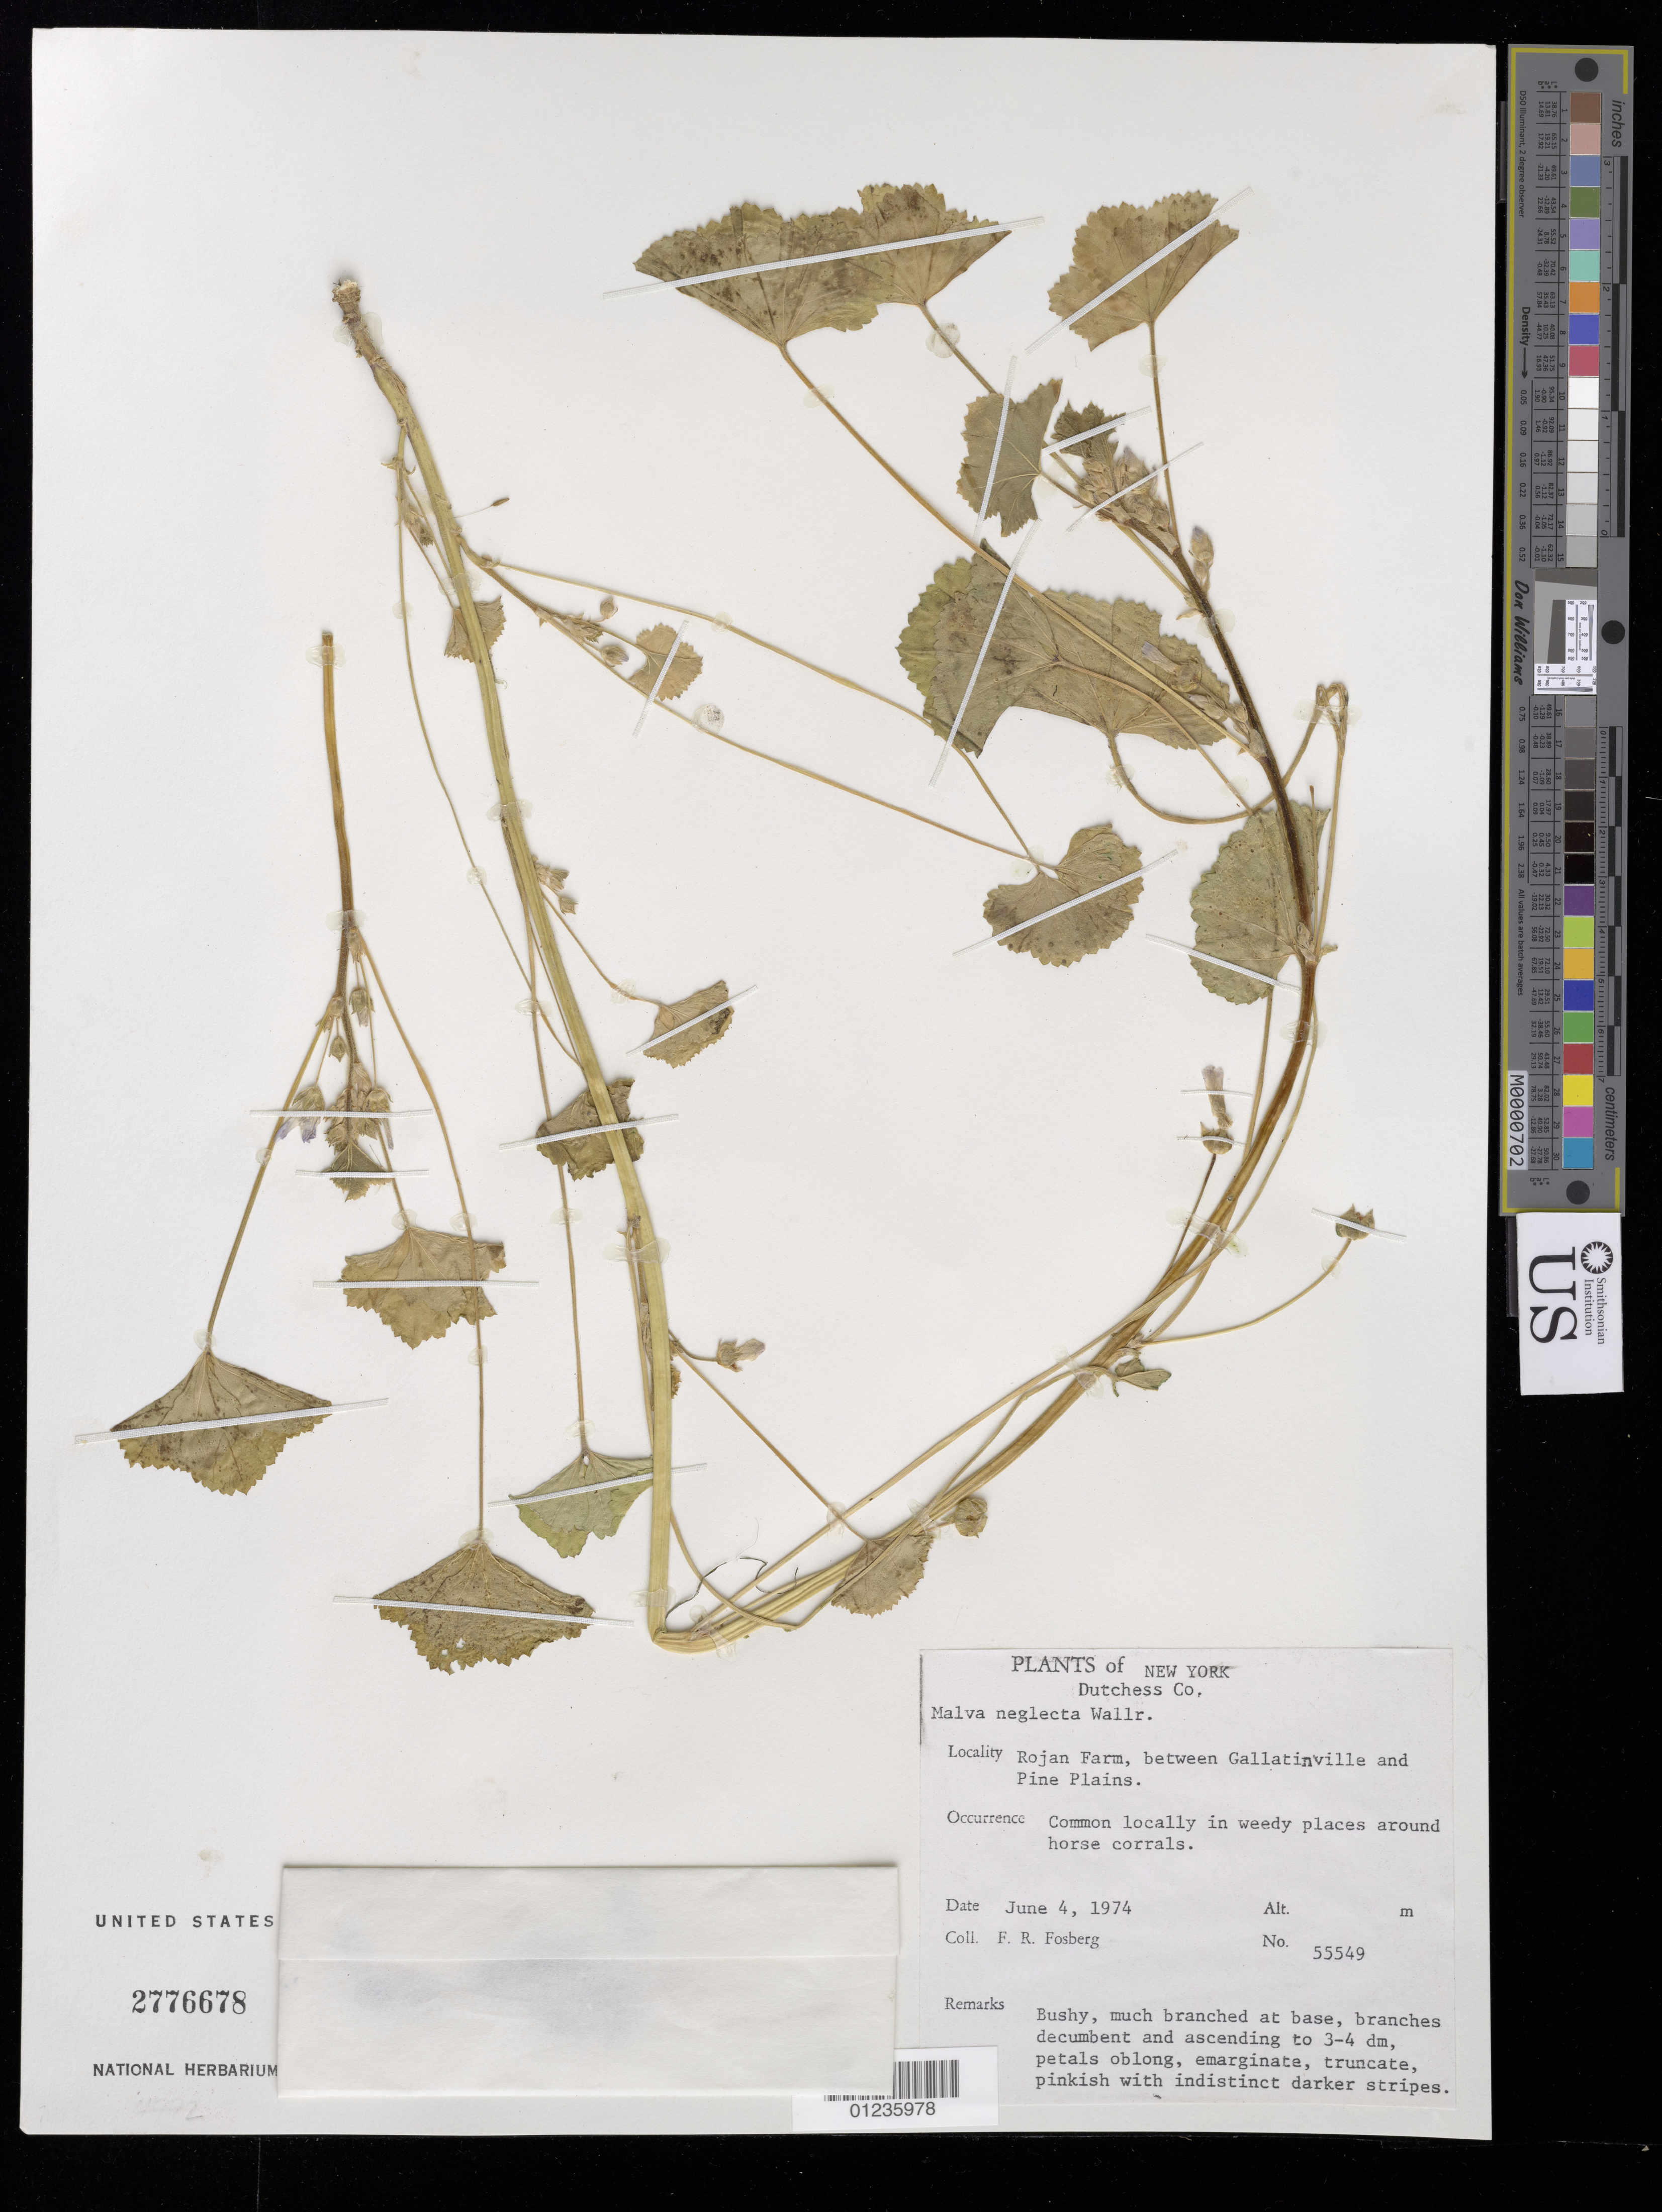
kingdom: Plantae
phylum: Tracheophyta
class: Magnoliopsida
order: Malvales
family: Malvaceae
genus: Malva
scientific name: Malva neglecta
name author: Wallr.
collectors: F. R. Fosberg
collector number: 55549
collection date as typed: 4 Jun 1974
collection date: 1974-06-04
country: United States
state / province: New York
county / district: Dutchess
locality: Rojan Farm, between Gallatinville and Pine Plains.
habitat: Weedy places around horse corrals. Bushy.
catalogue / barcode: US 2776678